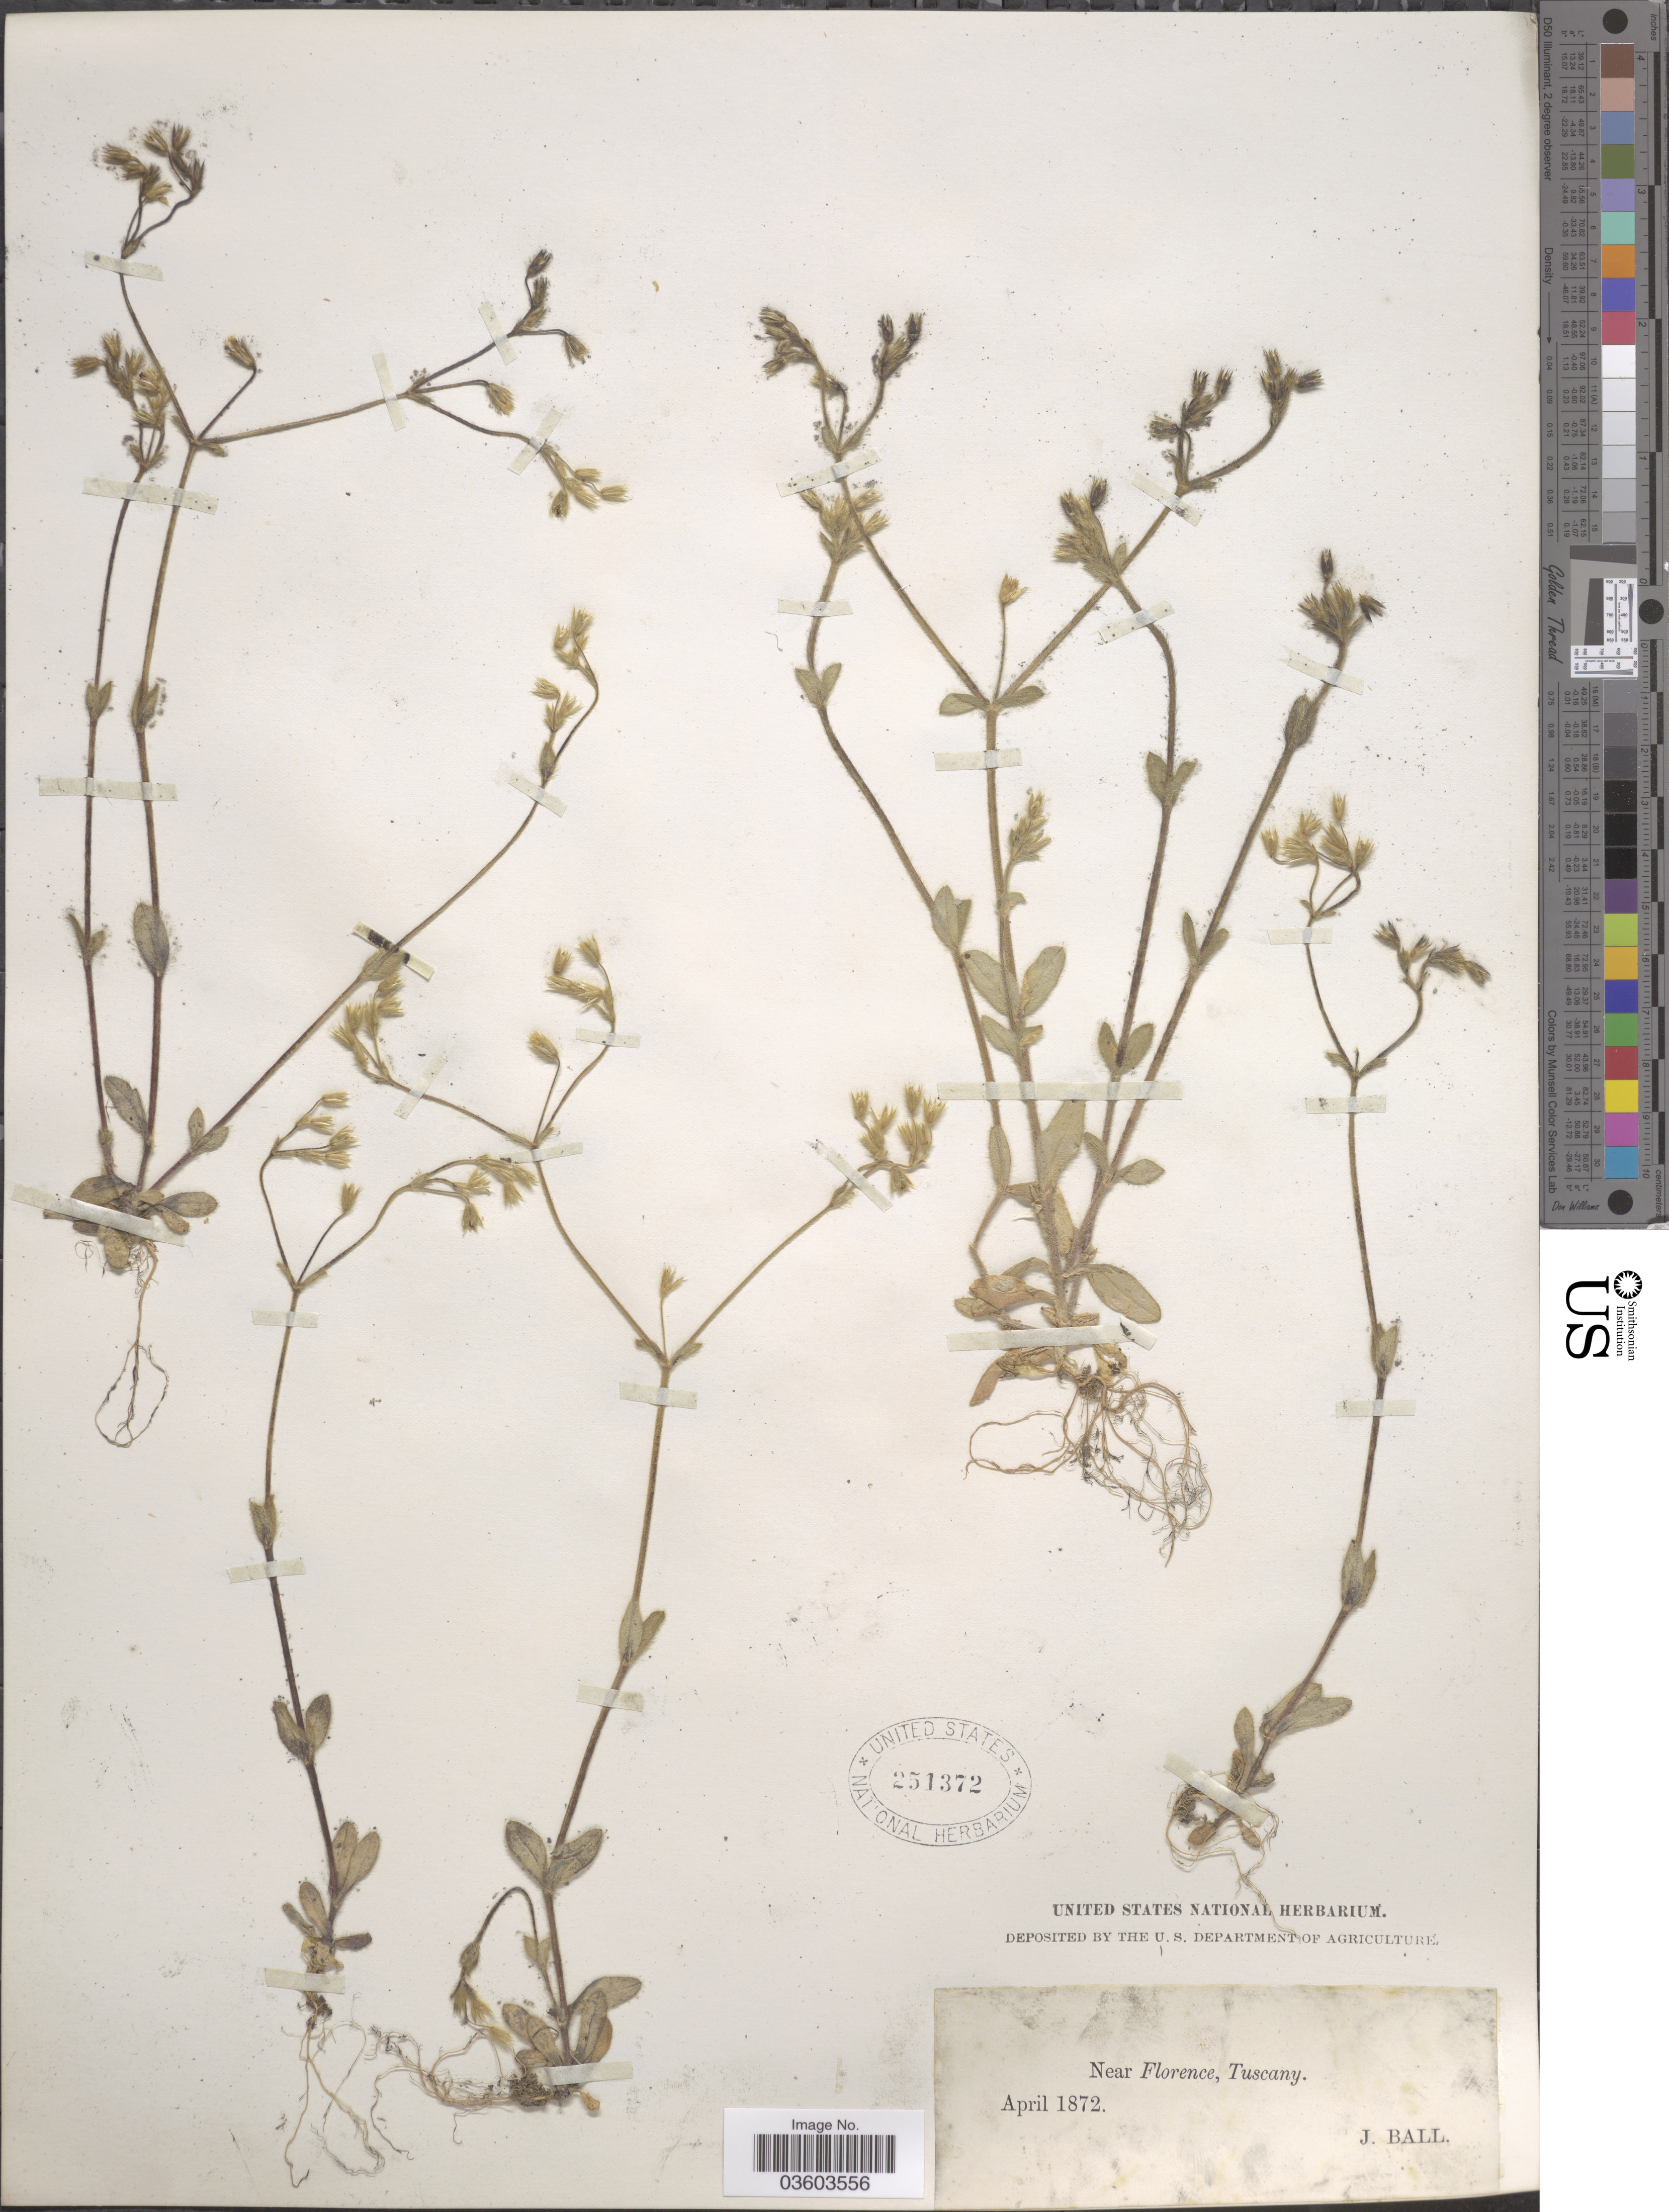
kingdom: Plantae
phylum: Tracheophyta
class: Magnoliopsida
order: Caryophyllales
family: Caryophyllaceae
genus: Cerastium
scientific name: Cerastium sp.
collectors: J. Ball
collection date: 1872-04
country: Italy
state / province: Tuscany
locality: Near Florence.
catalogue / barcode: US 251372